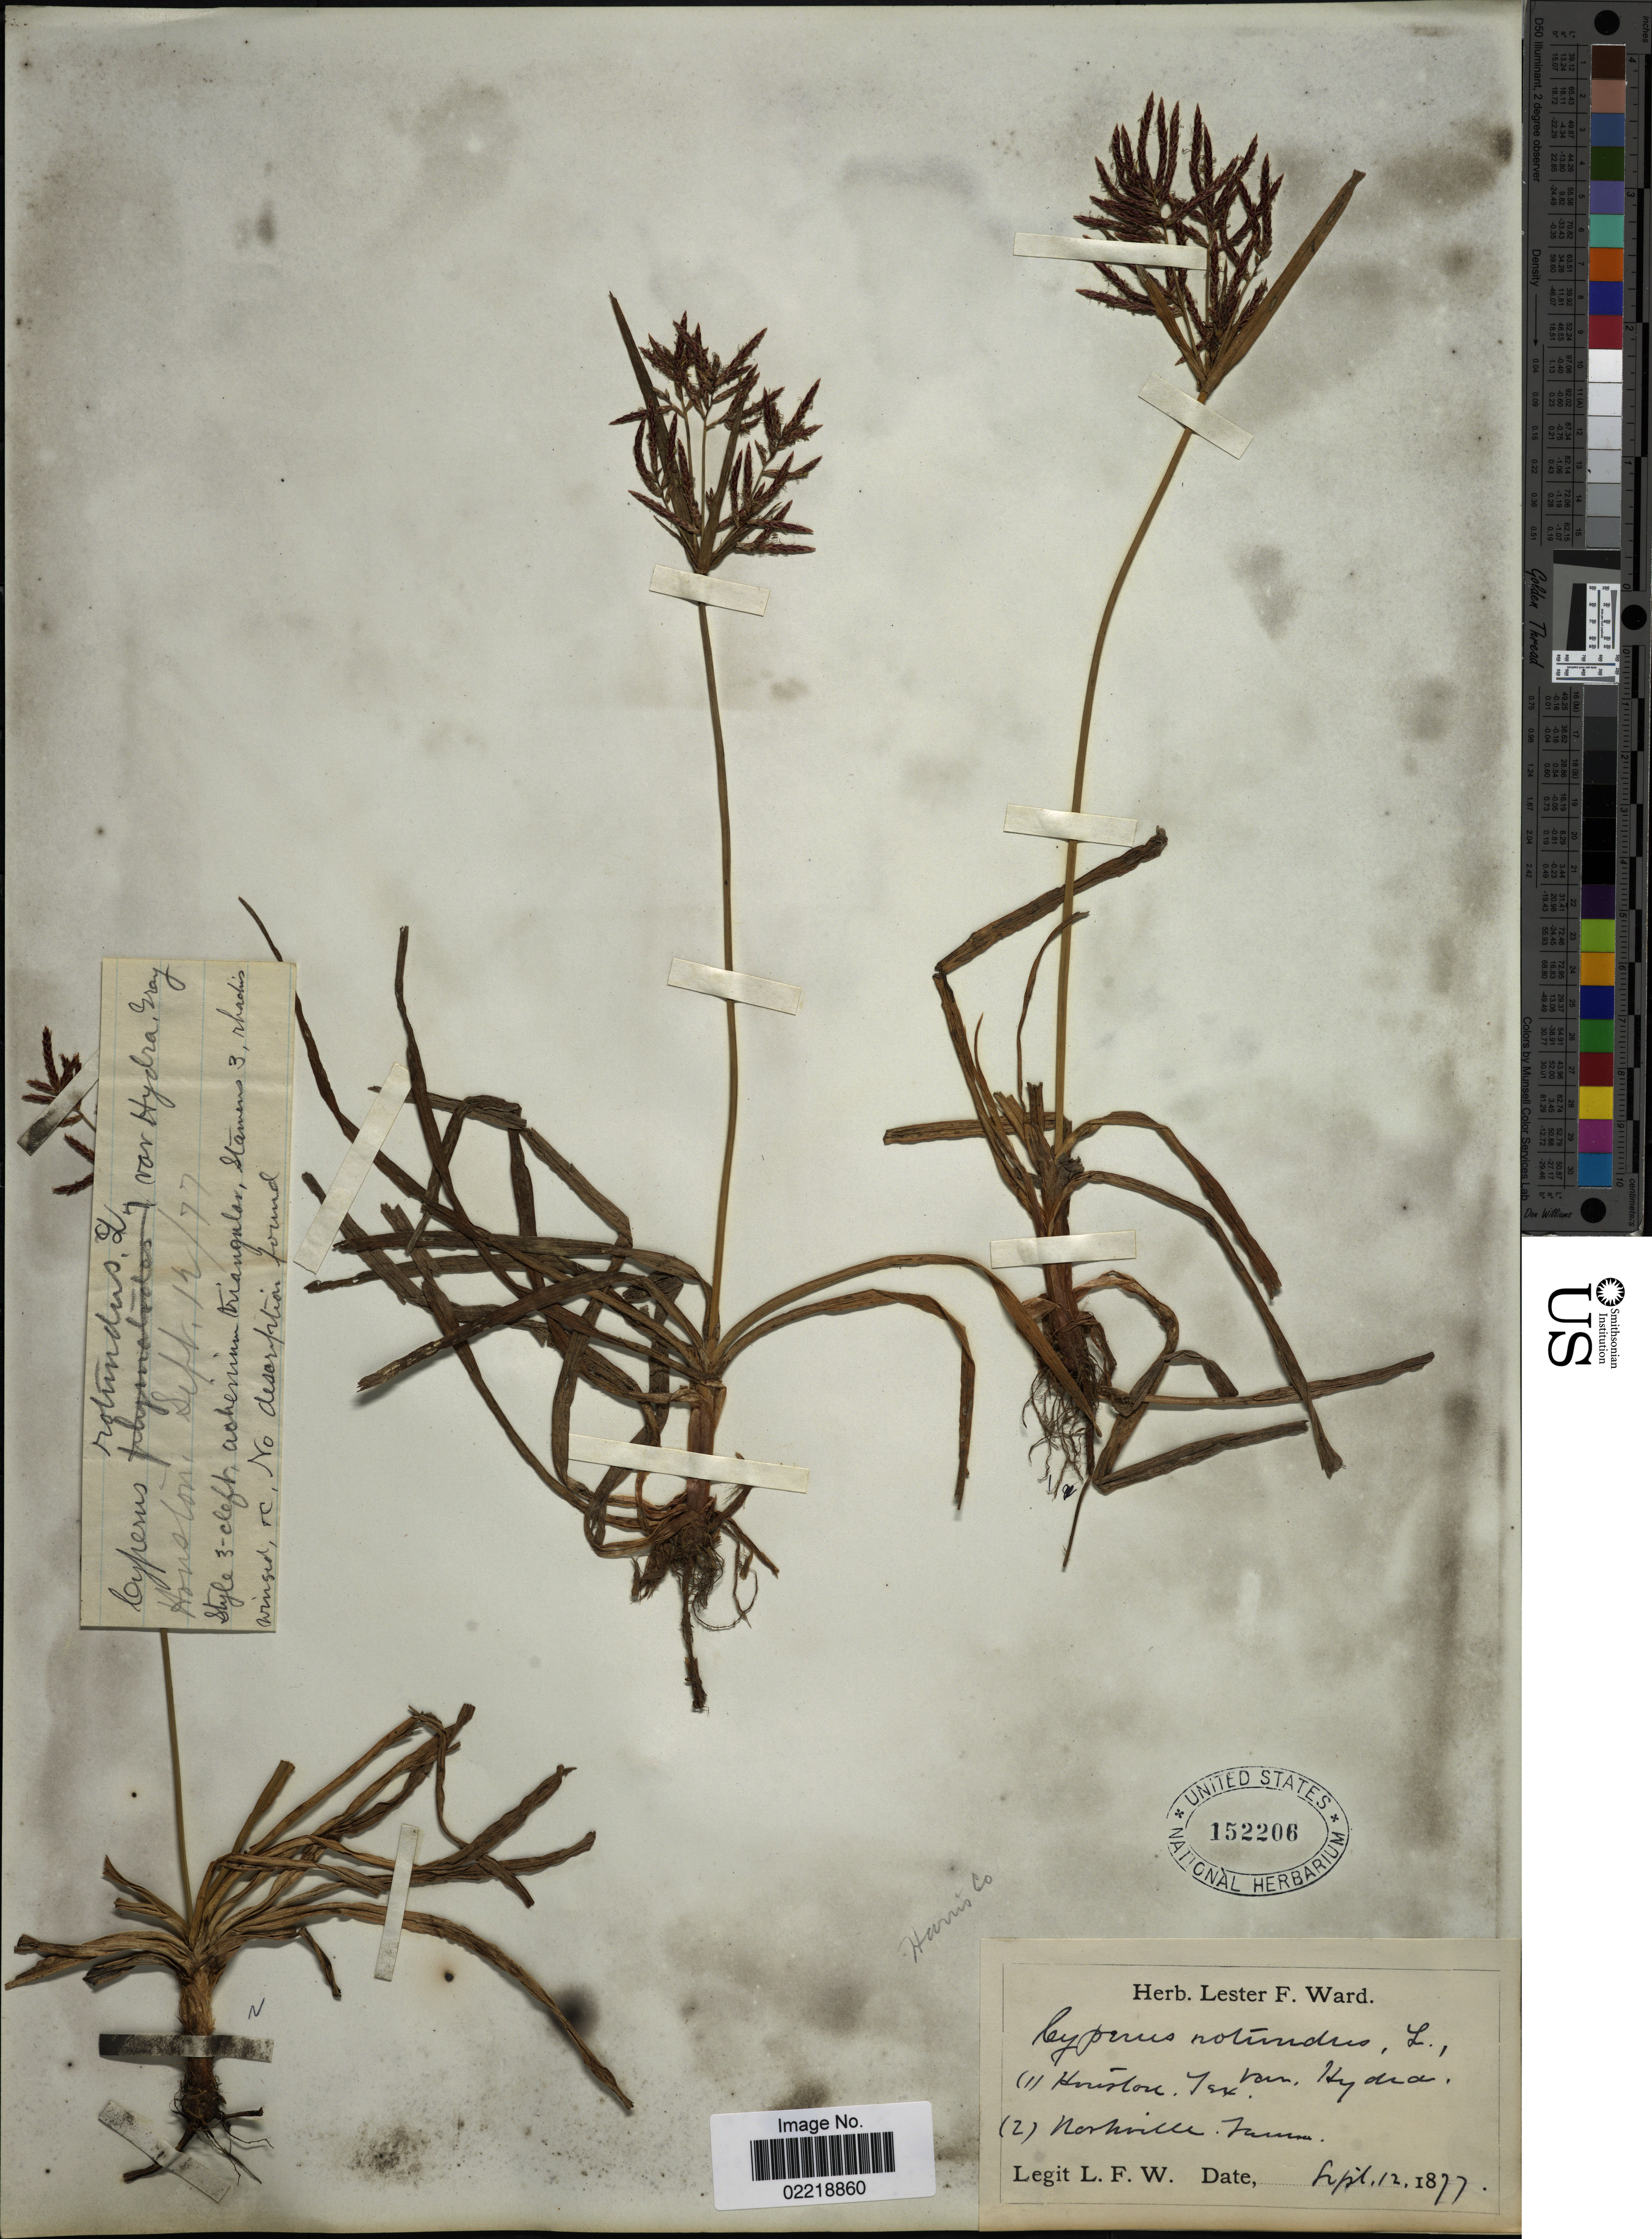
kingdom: Plantae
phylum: Tracheophyta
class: Liliopsida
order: Poales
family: Cyperaceae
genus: Cyperus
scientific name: Cyperus rotundus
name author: L.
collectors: L. F. Ward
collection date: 1877-09-12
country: United States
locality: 1) Houston, Texas; 2) Nashville, Tennessee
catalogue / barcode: US 152206